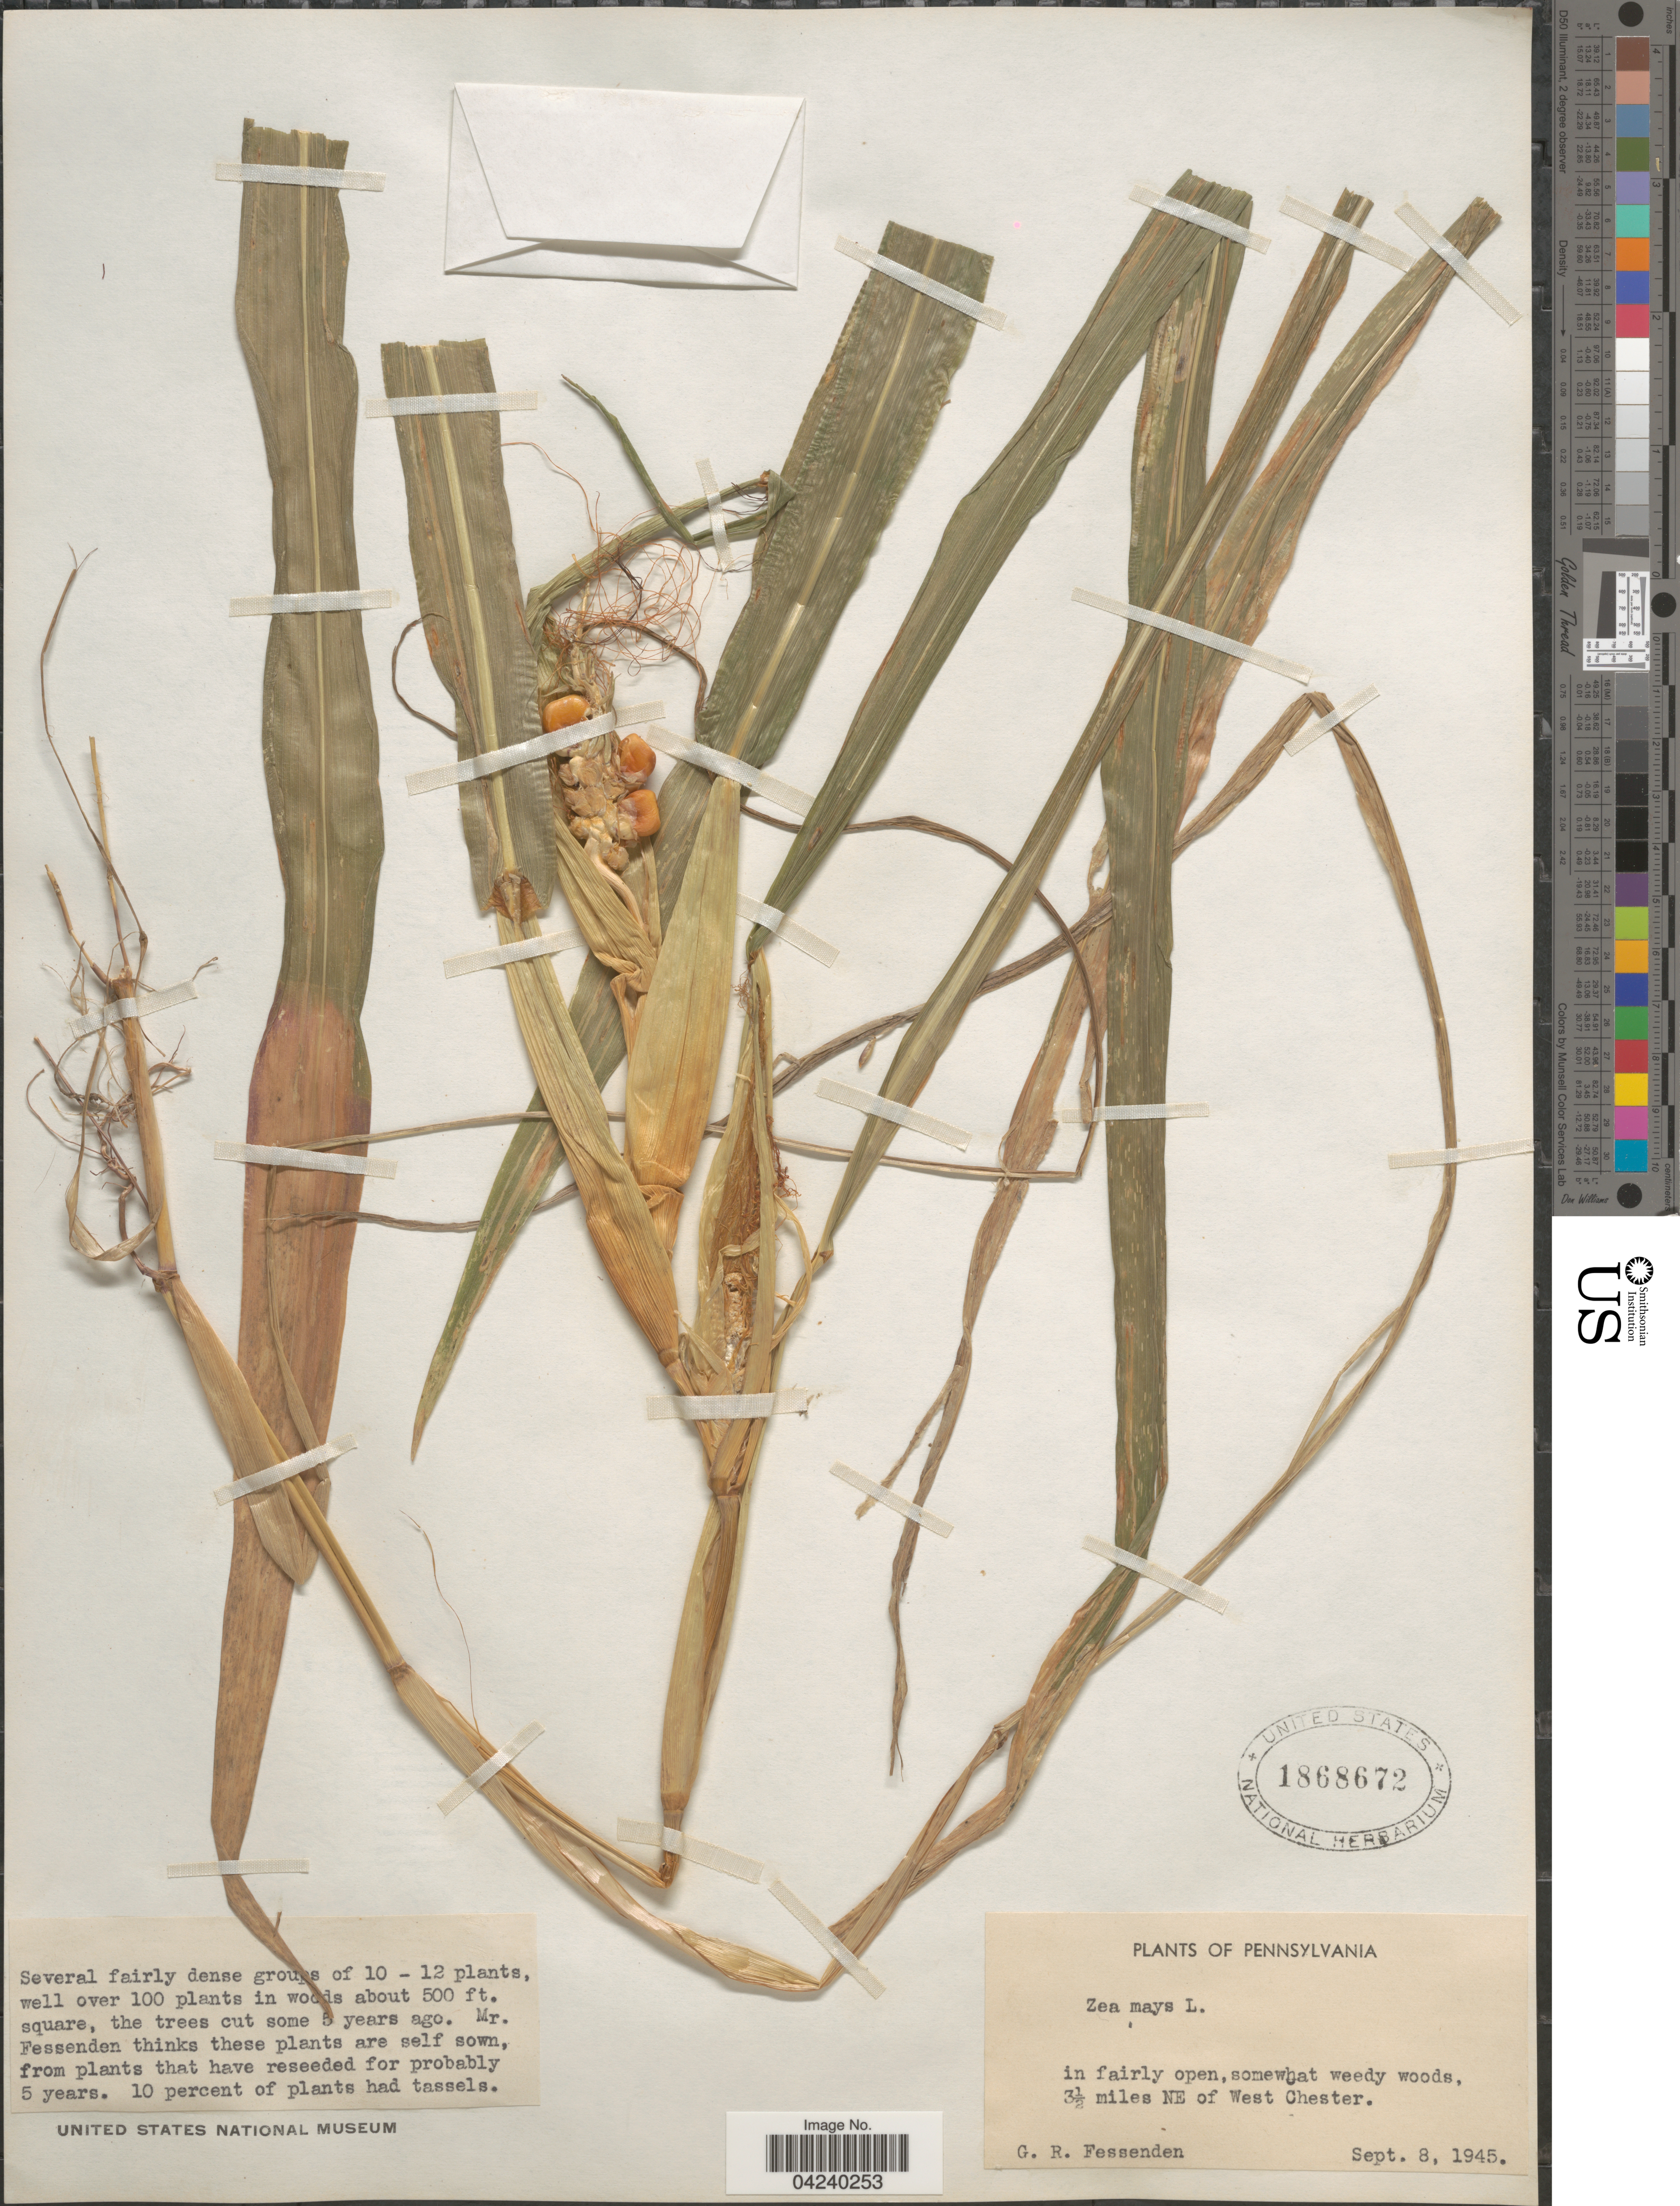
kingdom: Plantae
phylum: Tracheophyta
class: Liliopsida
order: Poales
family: Poaceae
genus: Zea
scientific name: Zea mays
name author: L.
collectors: G. Fessenden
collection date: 1945-09-08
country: United States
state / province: Pennsylvania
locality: In fairly open, somewhat weedy woods, 3½ miles NE of West Chester.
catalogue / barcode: US 1868672